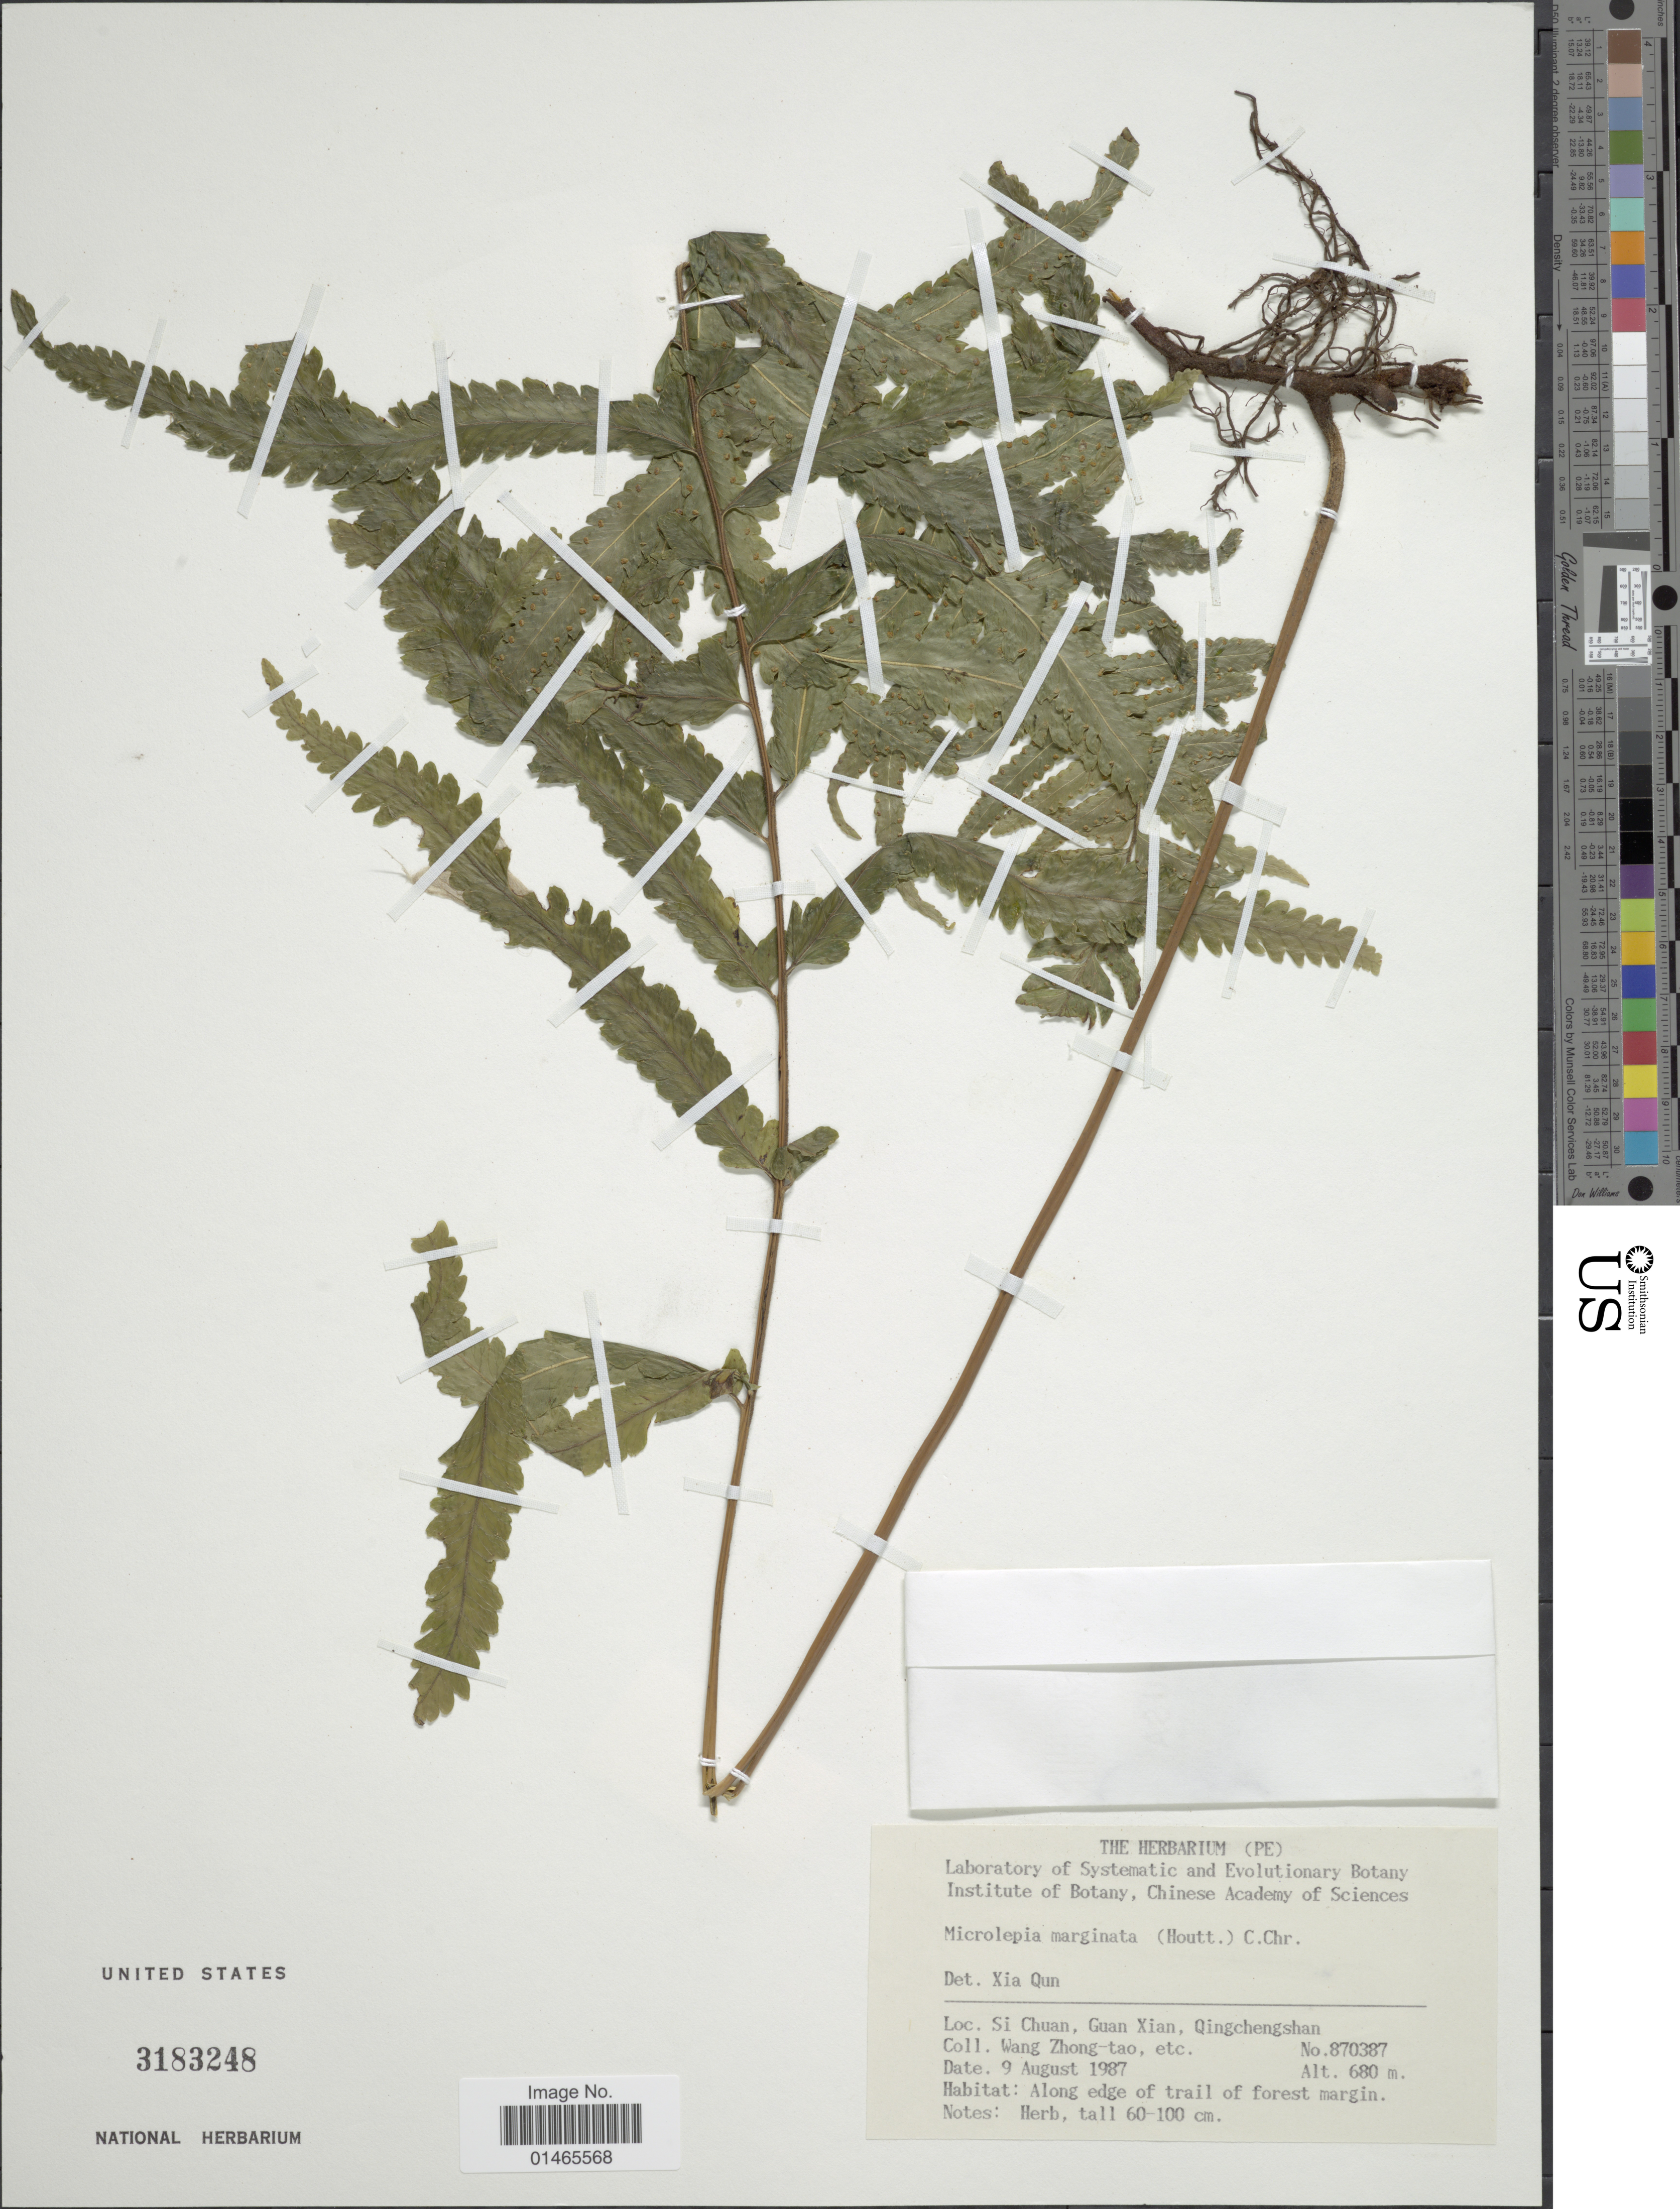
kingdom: Plantae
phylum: Tracheophyta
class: Polypodiopsida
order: Polypodiales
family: Dennstaedtiaceae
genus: Microlepia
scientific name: Microlepia marginata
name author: (Houtt.) C. Chr.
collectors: W. Zhong-Tao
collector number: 870387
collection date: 1987-08-09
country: China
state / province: Sichuan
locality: Si Chuan, Guan Xian, Qingchengshan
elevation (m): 680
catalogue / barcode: US 3183248